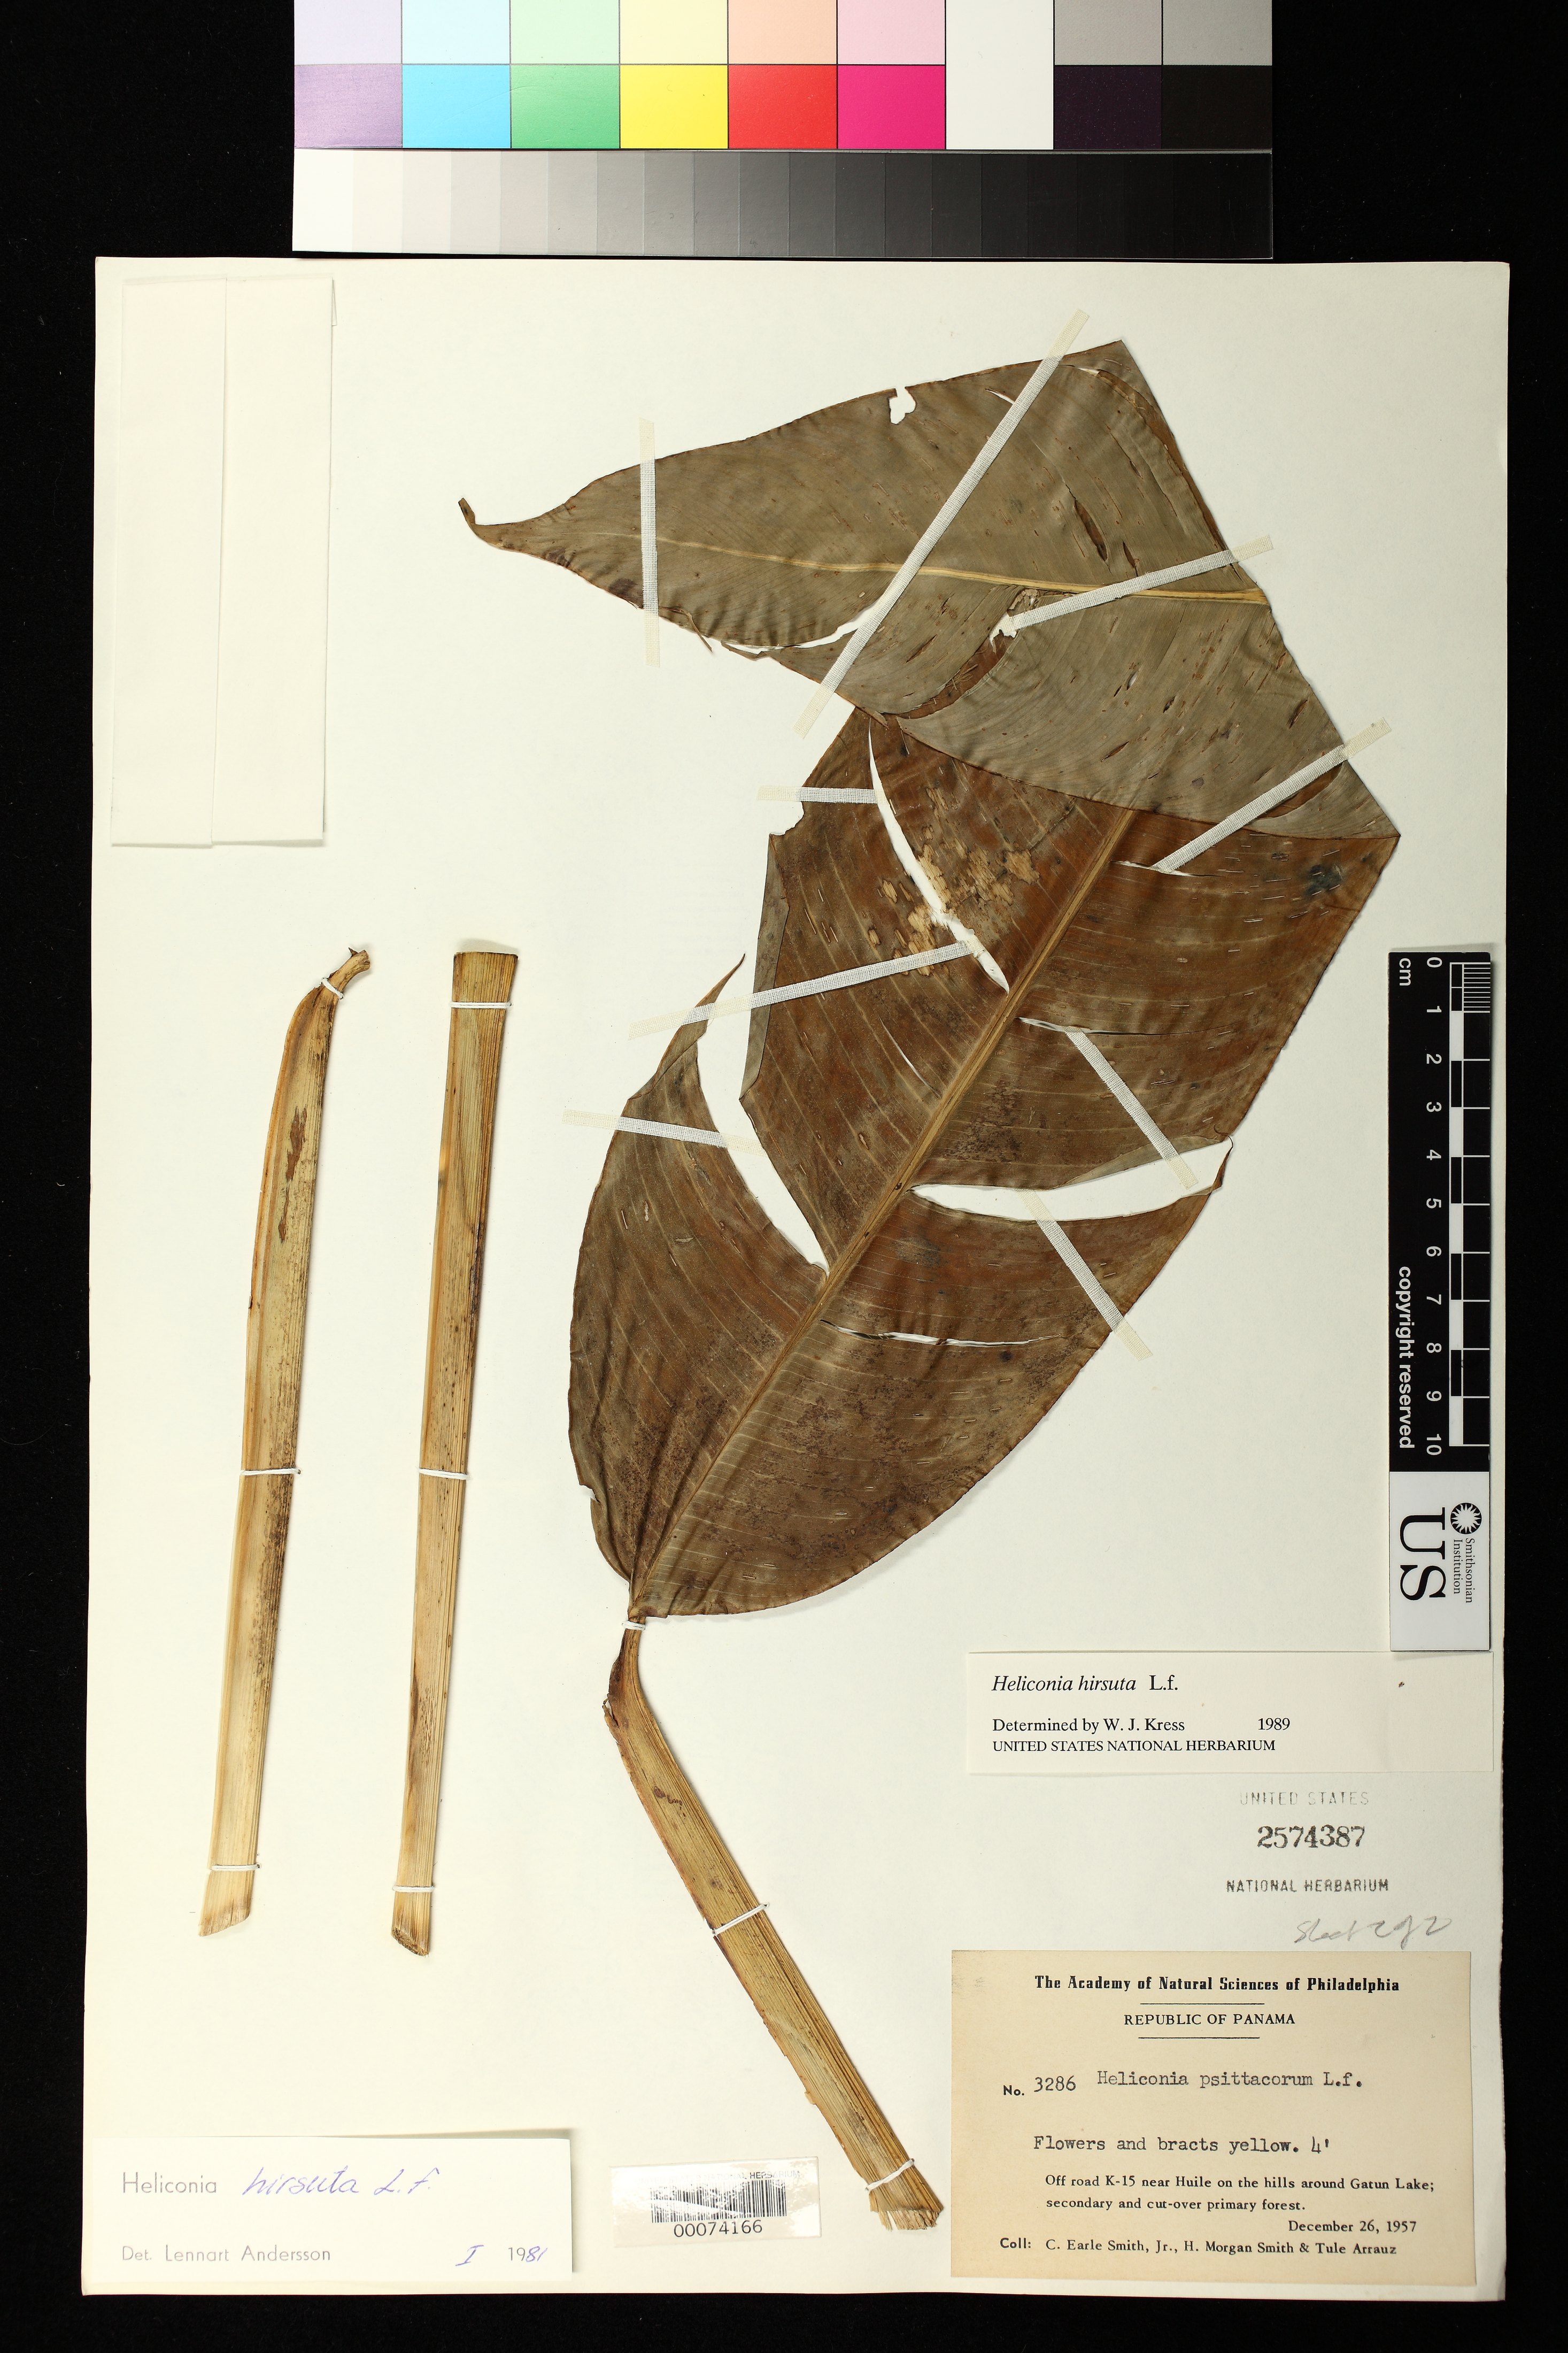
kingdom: Plantae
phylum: Tracheophyta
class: Liliopsida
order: Zingiberales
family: Heliconiaceae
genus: Heliconia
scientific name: Heliconia hirsuta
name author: L. f.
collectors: C. E. Smith Jr., H. M. Smith & T. Arrauz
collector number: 3286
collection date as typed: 26 Dec 1957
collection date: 1957-12-26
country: Panama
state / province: Panamá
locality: Off road k-15 near Huile on the hills around Gatun Lake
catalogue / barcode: US 2574387